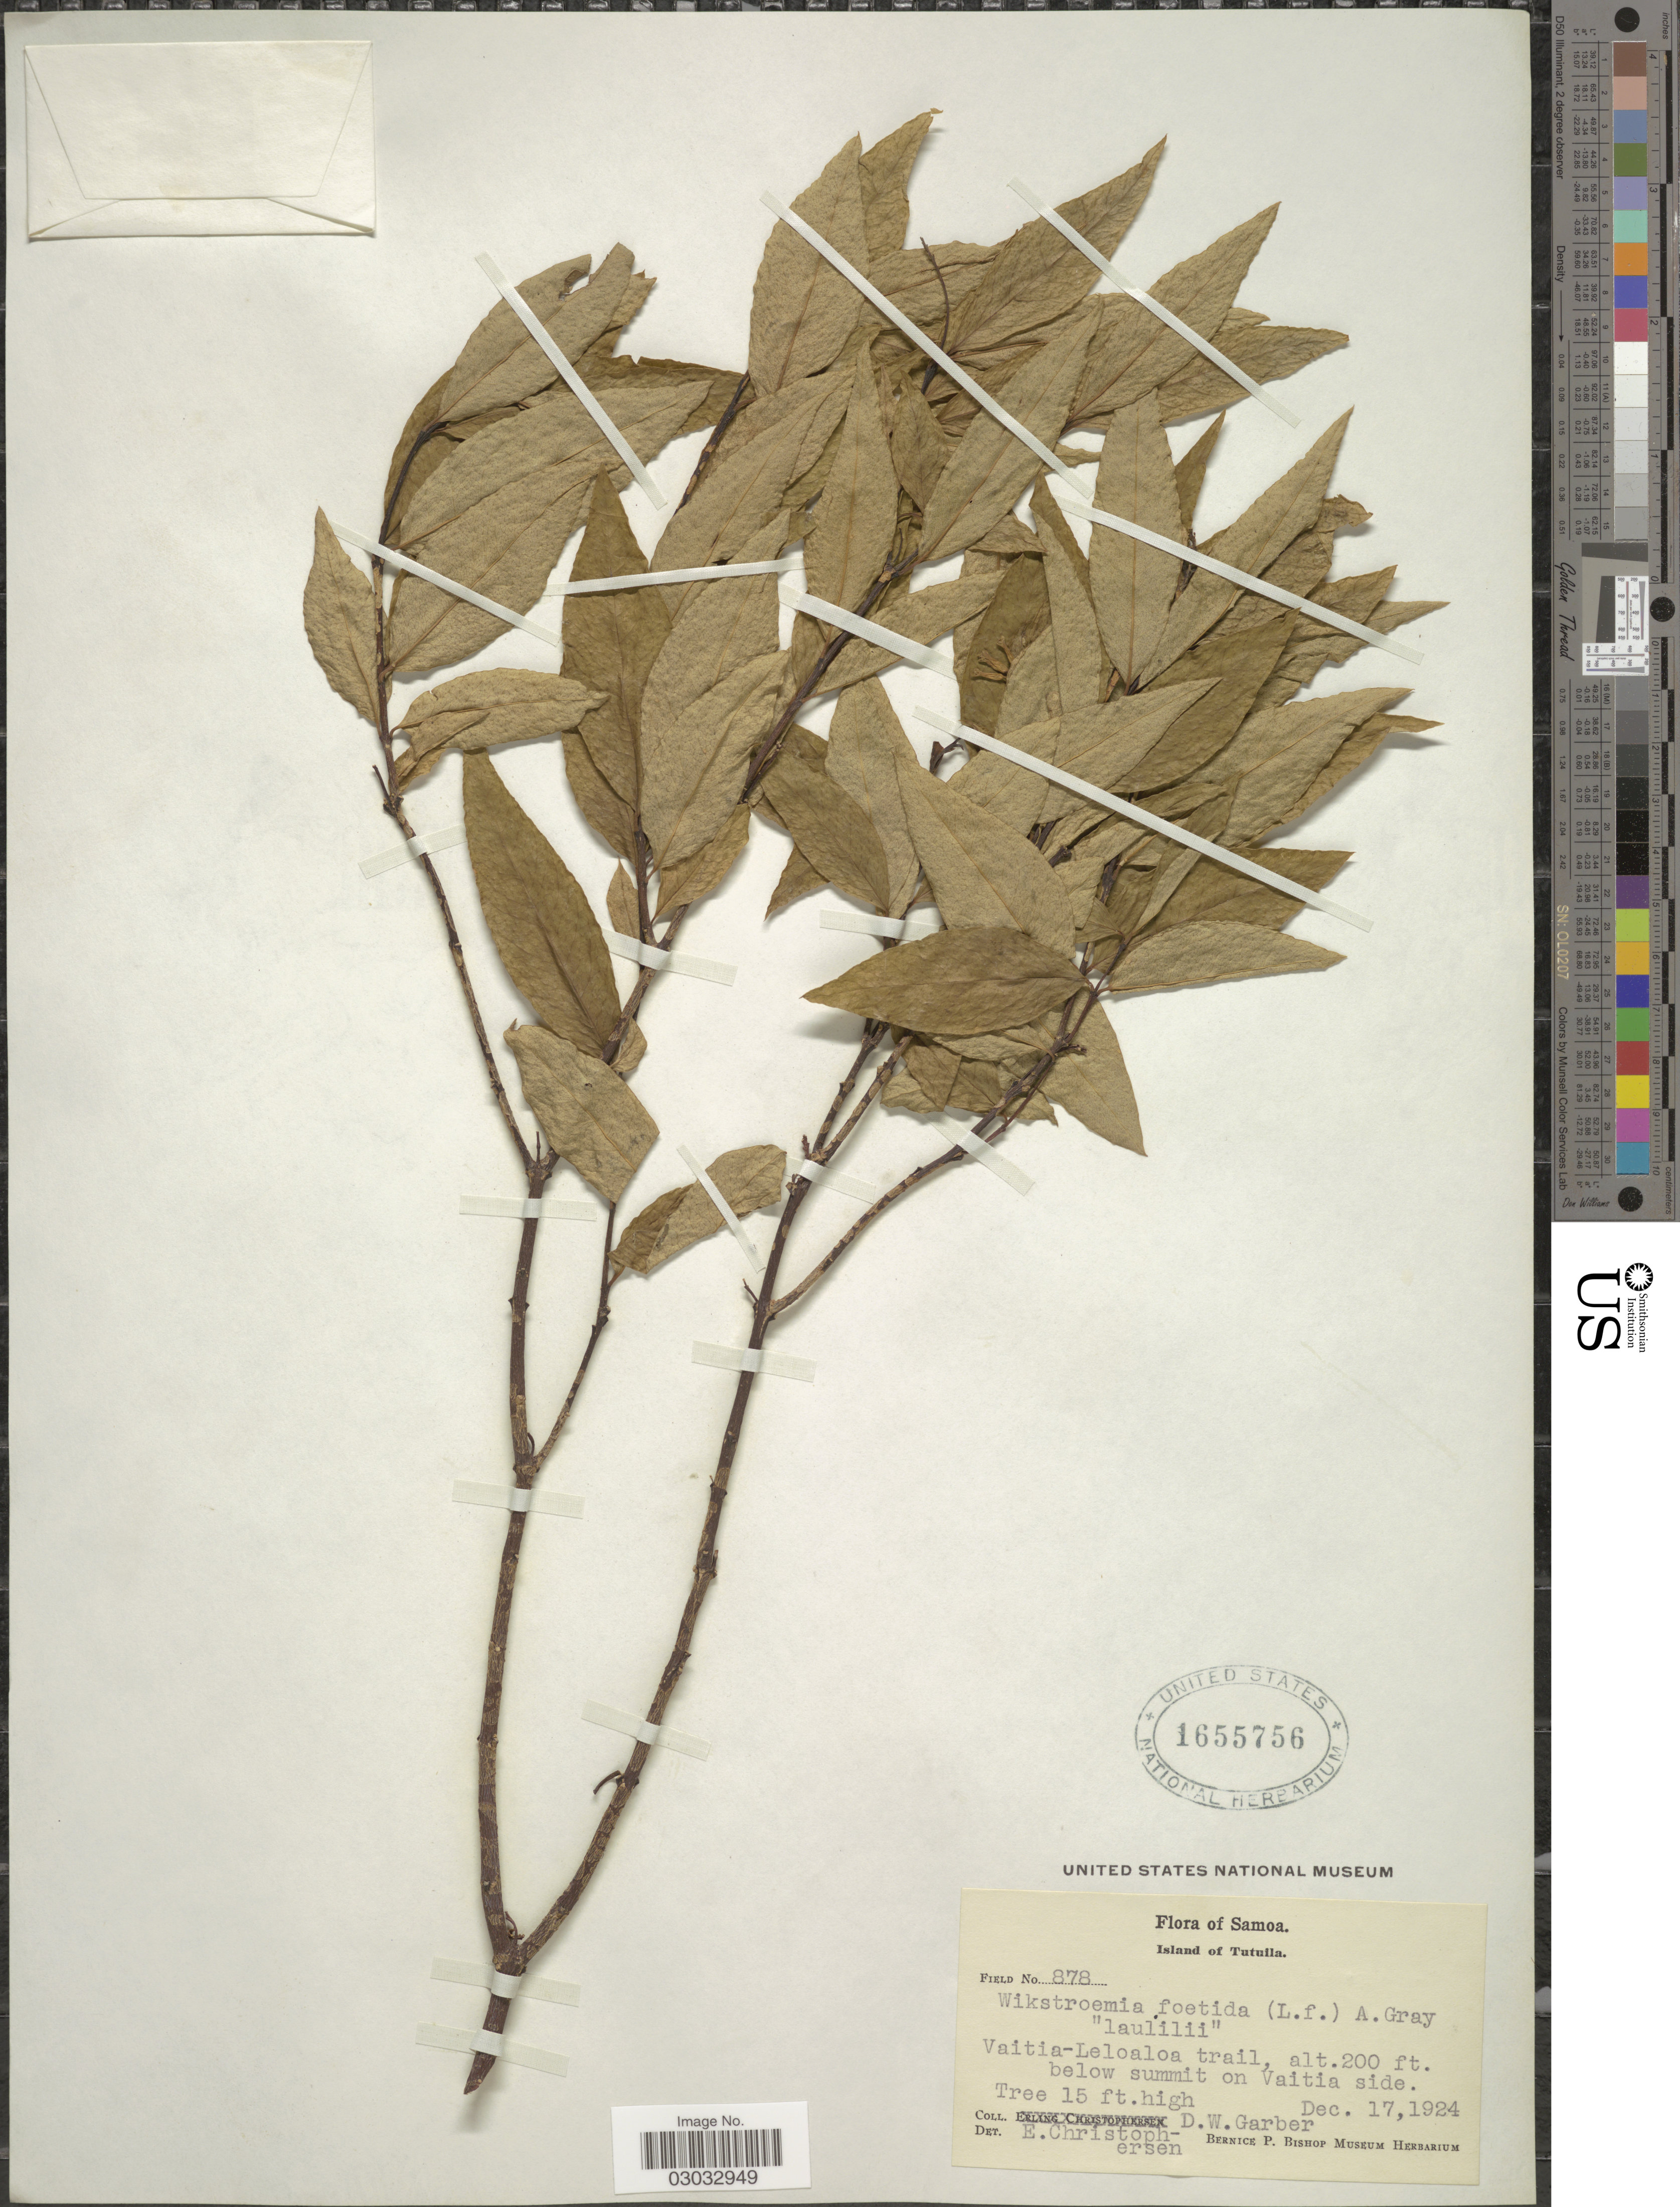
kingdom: Plantae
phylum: Tracheophyta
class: Magnoliopsida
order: Malvales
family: Thymelaeaceae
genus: Wikstroemia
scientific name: Wikstroemia coriacea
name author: Seem.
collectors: D. W. Garber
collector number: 878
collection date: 1924-12-17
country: American Samoa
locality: Samoa. Island of Tutuila. Vaitia-Leloaloa trail, below summit on Vaitia side.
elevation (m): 61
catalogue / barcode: US 1655756